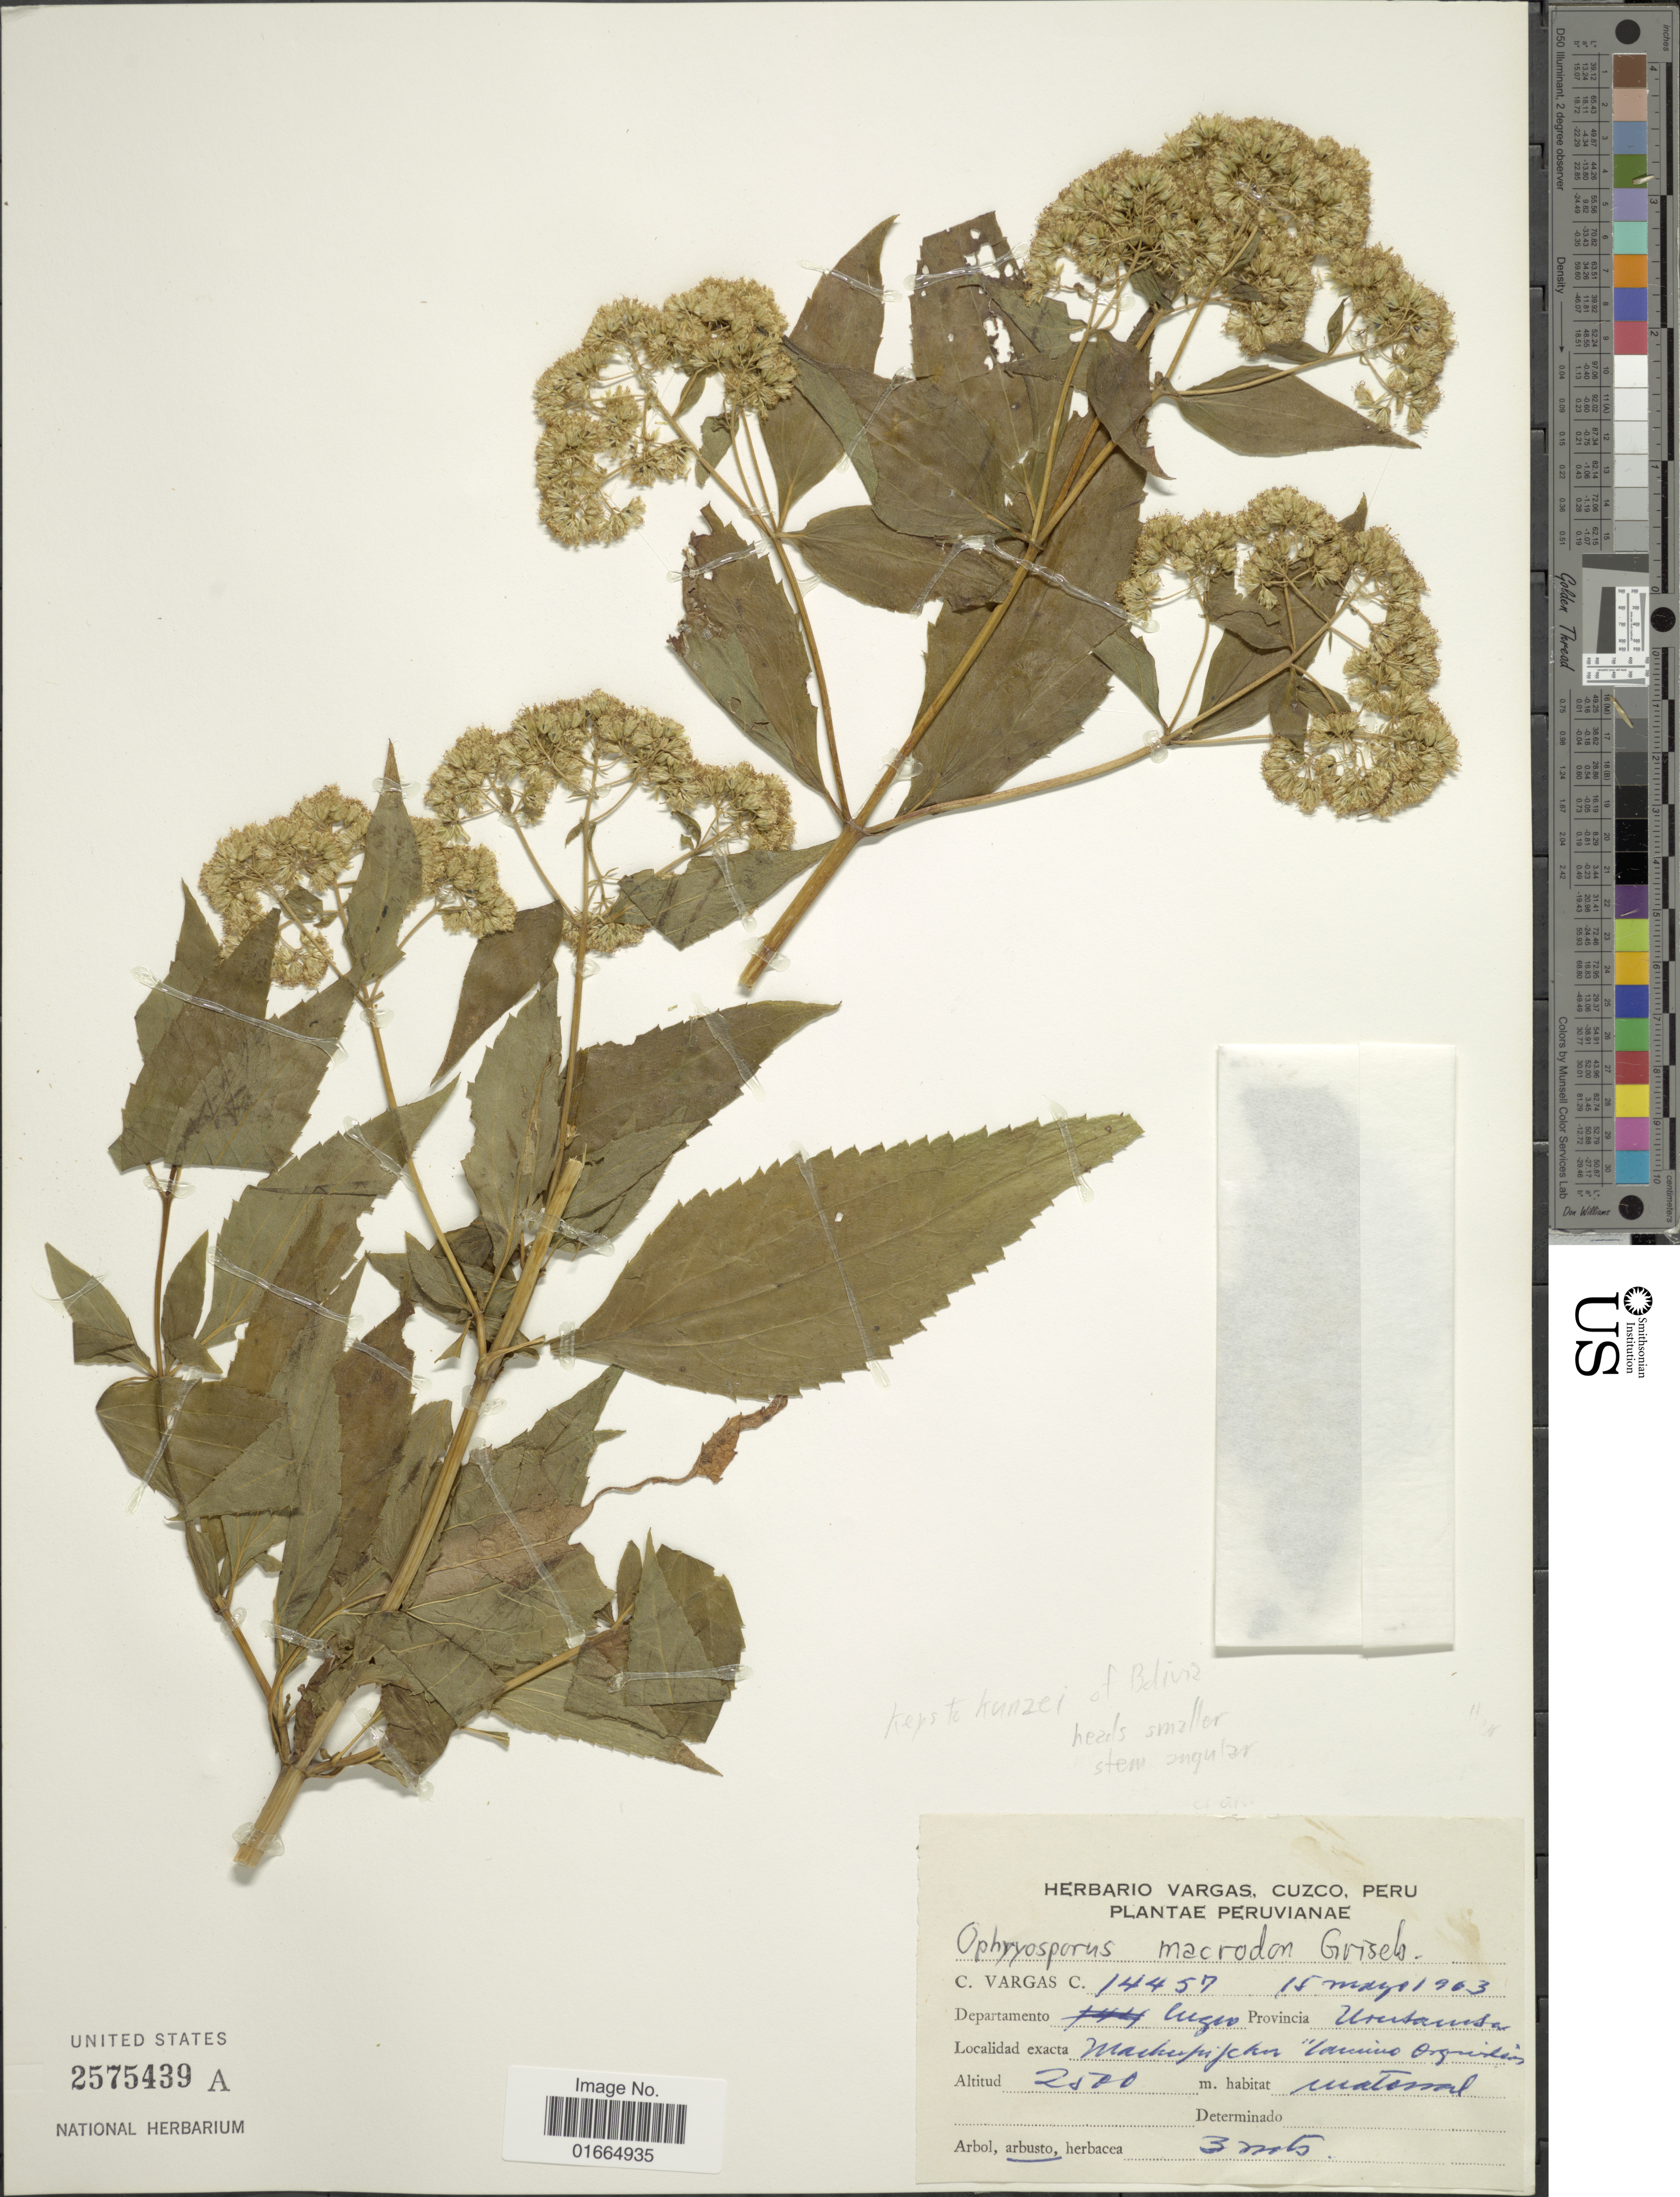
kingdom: Plantae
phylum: Tracheophyta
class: Magnoliopsida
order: Asterales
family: Asteraceae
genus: Ophryosporus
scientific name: Ophryosporus sp.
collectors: C. Vargas Calderón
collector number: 14457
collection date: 1963-05-15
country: Peru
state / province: Cusco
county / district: Urubamba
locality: Machupicchu "Camino Orquideas"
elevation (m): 2500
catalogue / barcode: US 2575439A